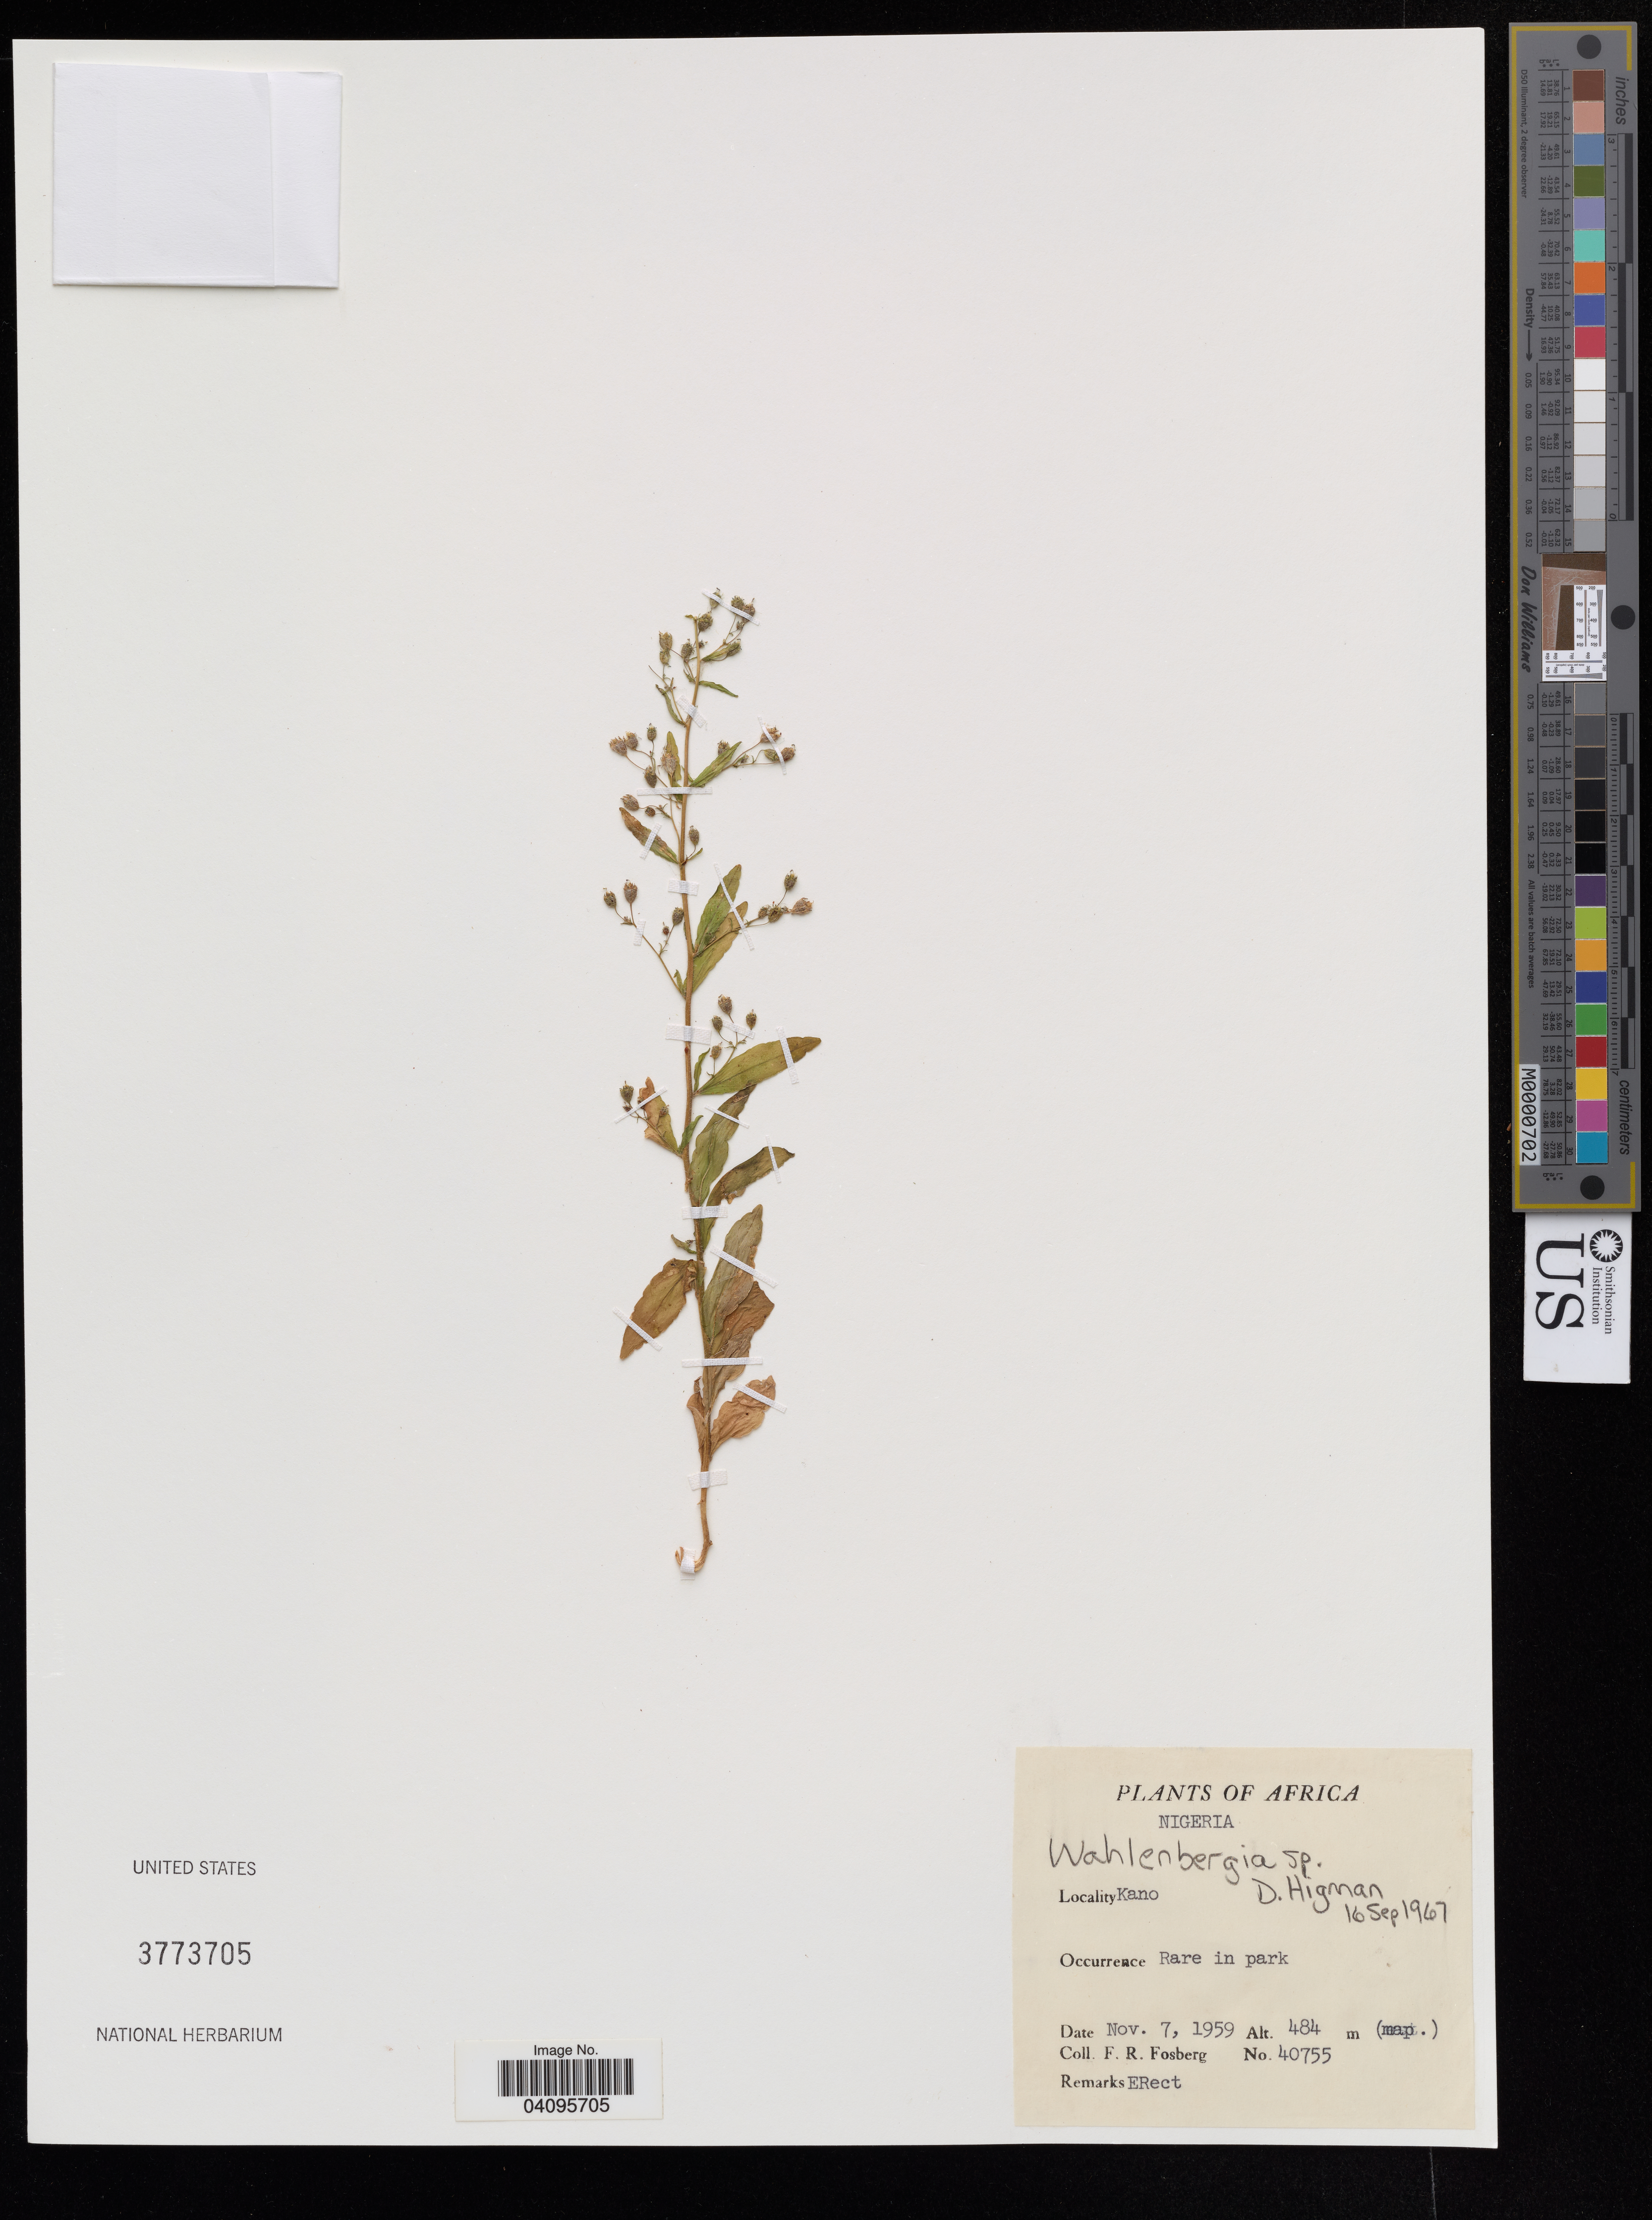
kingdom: Plantae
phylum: Tracheophyta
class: Magnoliopsida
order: Asterales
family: Campanulaceae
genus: Wahlenbergia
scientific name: Wahlenbergia sp.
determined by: Higman, D.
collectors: F. R. Fosberg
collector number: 40755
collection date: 1959-11-07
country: Nigeria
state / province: Kano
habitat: Park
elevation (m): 484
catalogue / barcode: US 3773705